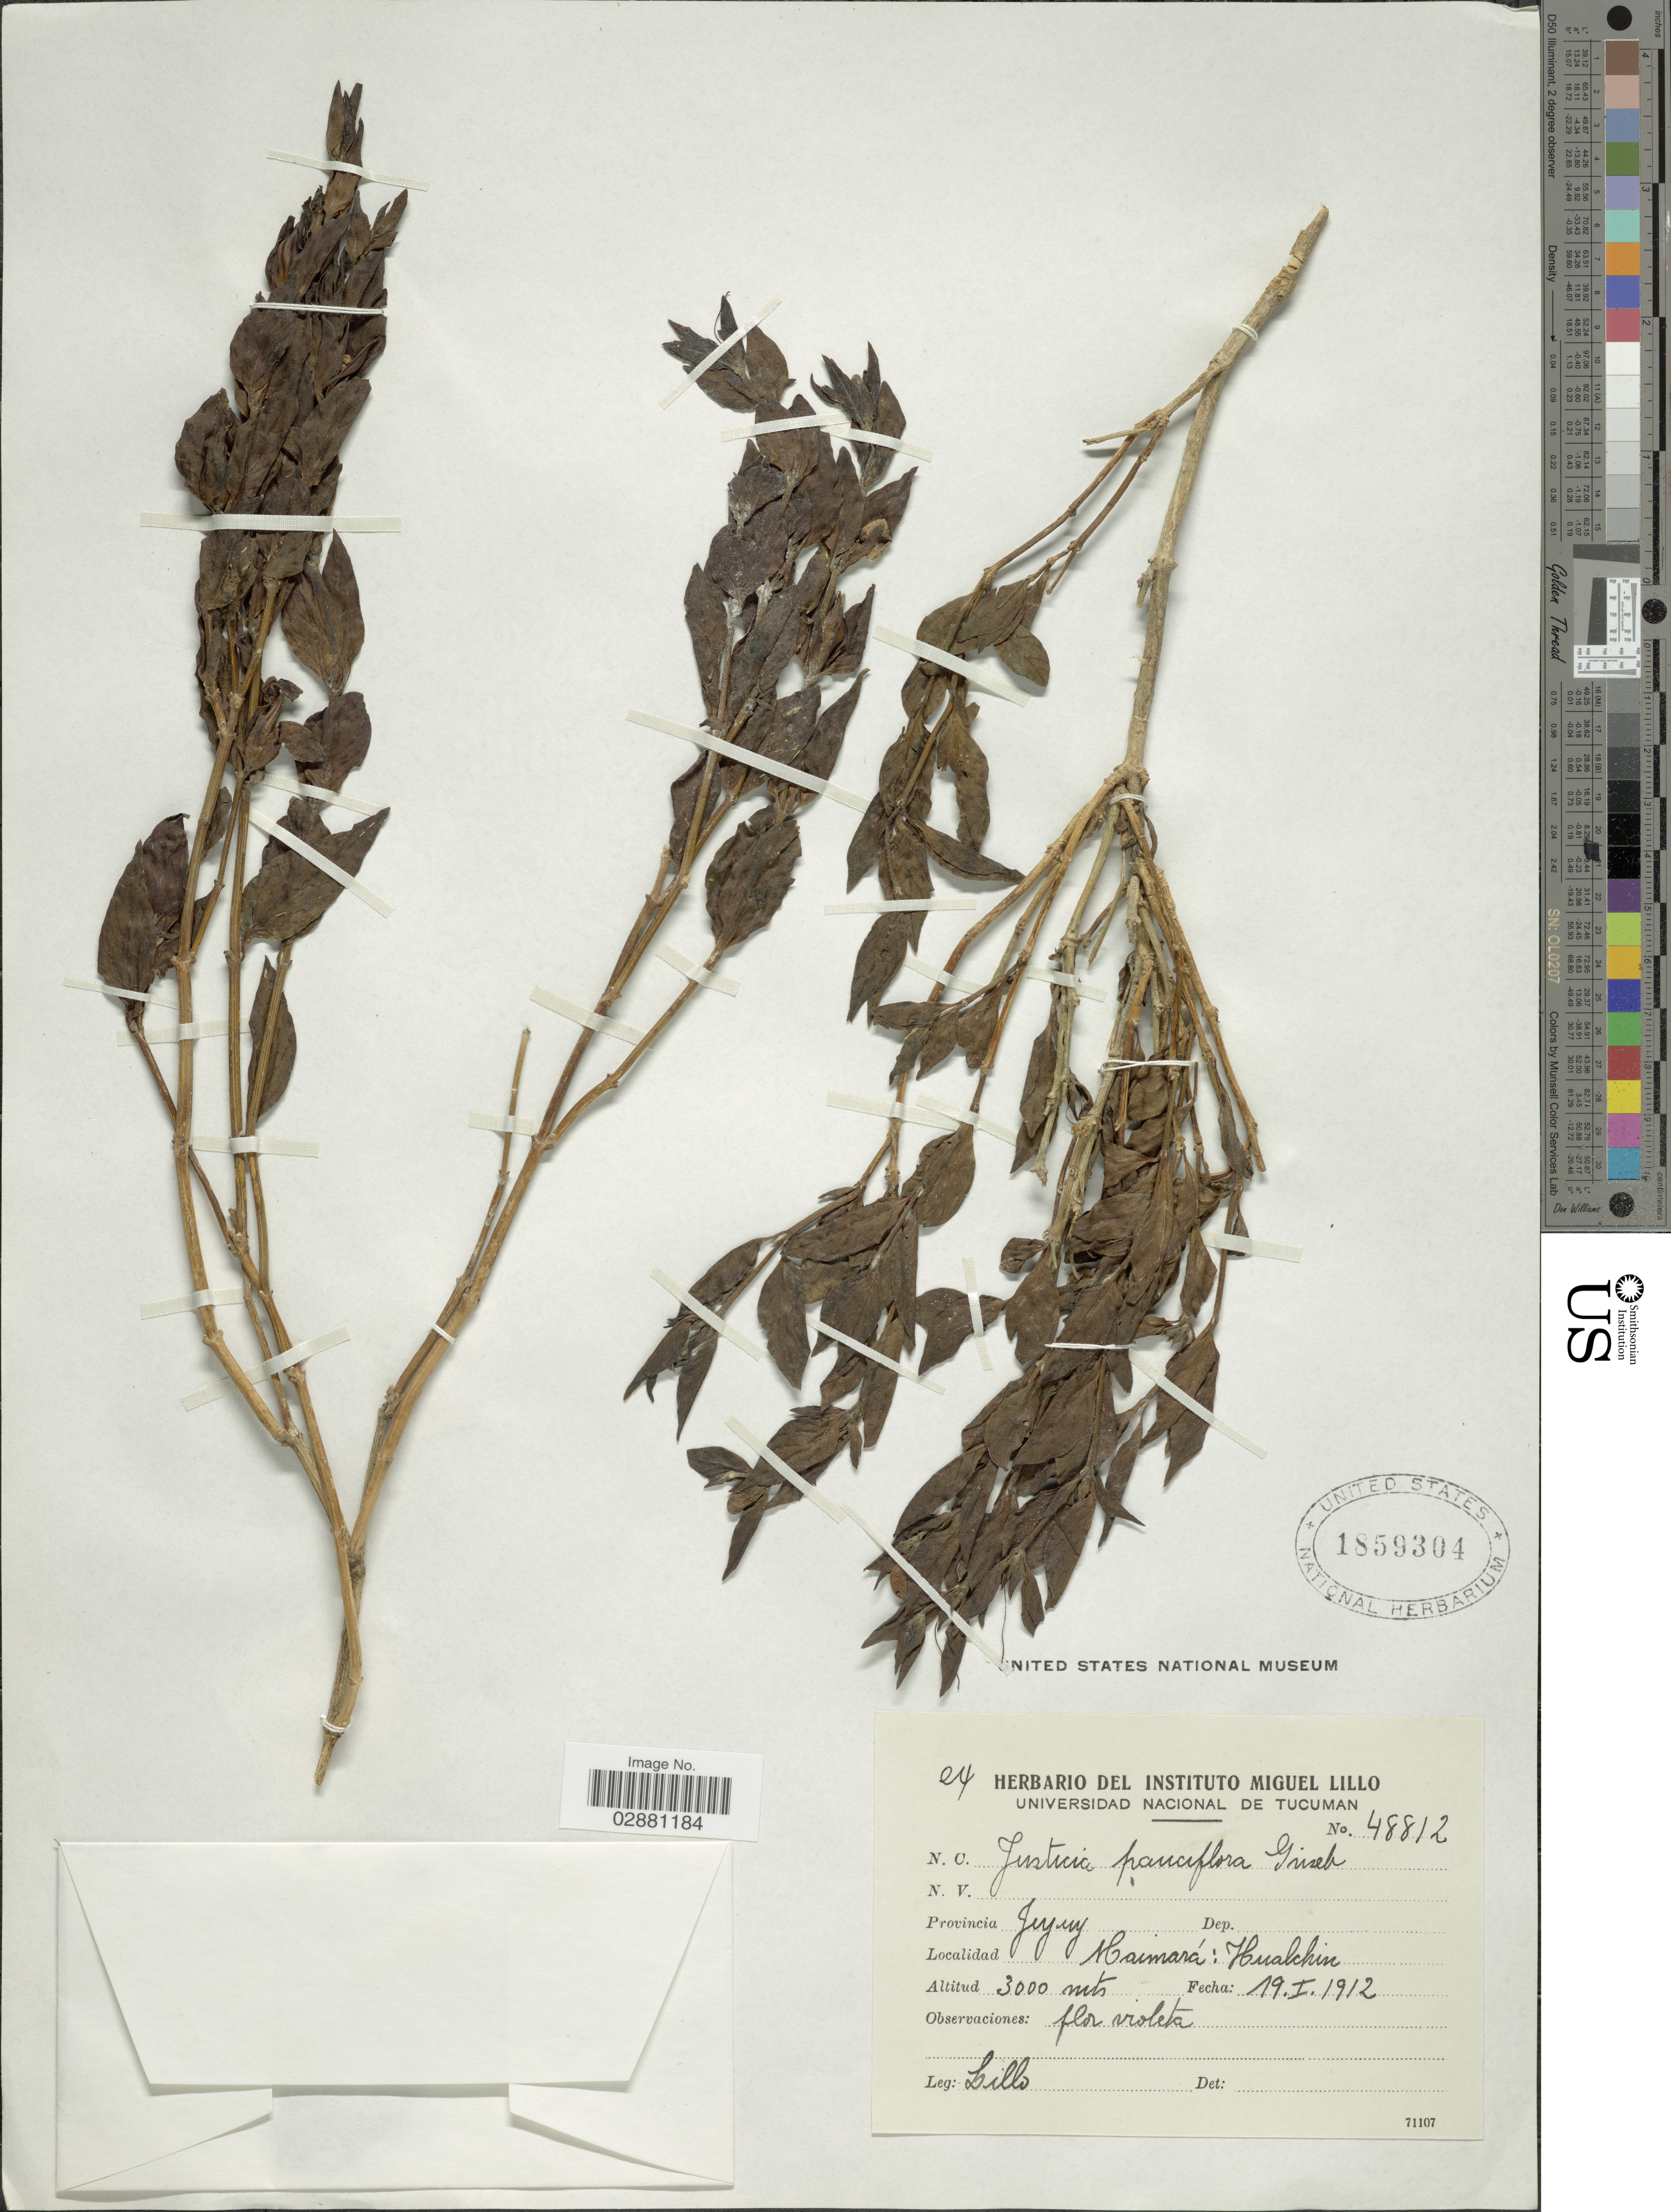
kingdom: Plantae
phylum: Tracheophyta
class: Magnoliopsida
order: Lamiales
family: Acanthaceae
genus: Justicia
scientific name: Justicia tweediana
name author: (Nees) Griseb.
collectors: M. Lillo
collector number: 48812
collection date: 1912-01-19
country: Argentina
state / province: Jujuy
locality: Provincia Jujuy, Mainará: Hualchin.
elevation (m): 3000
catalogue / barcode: US 1859304